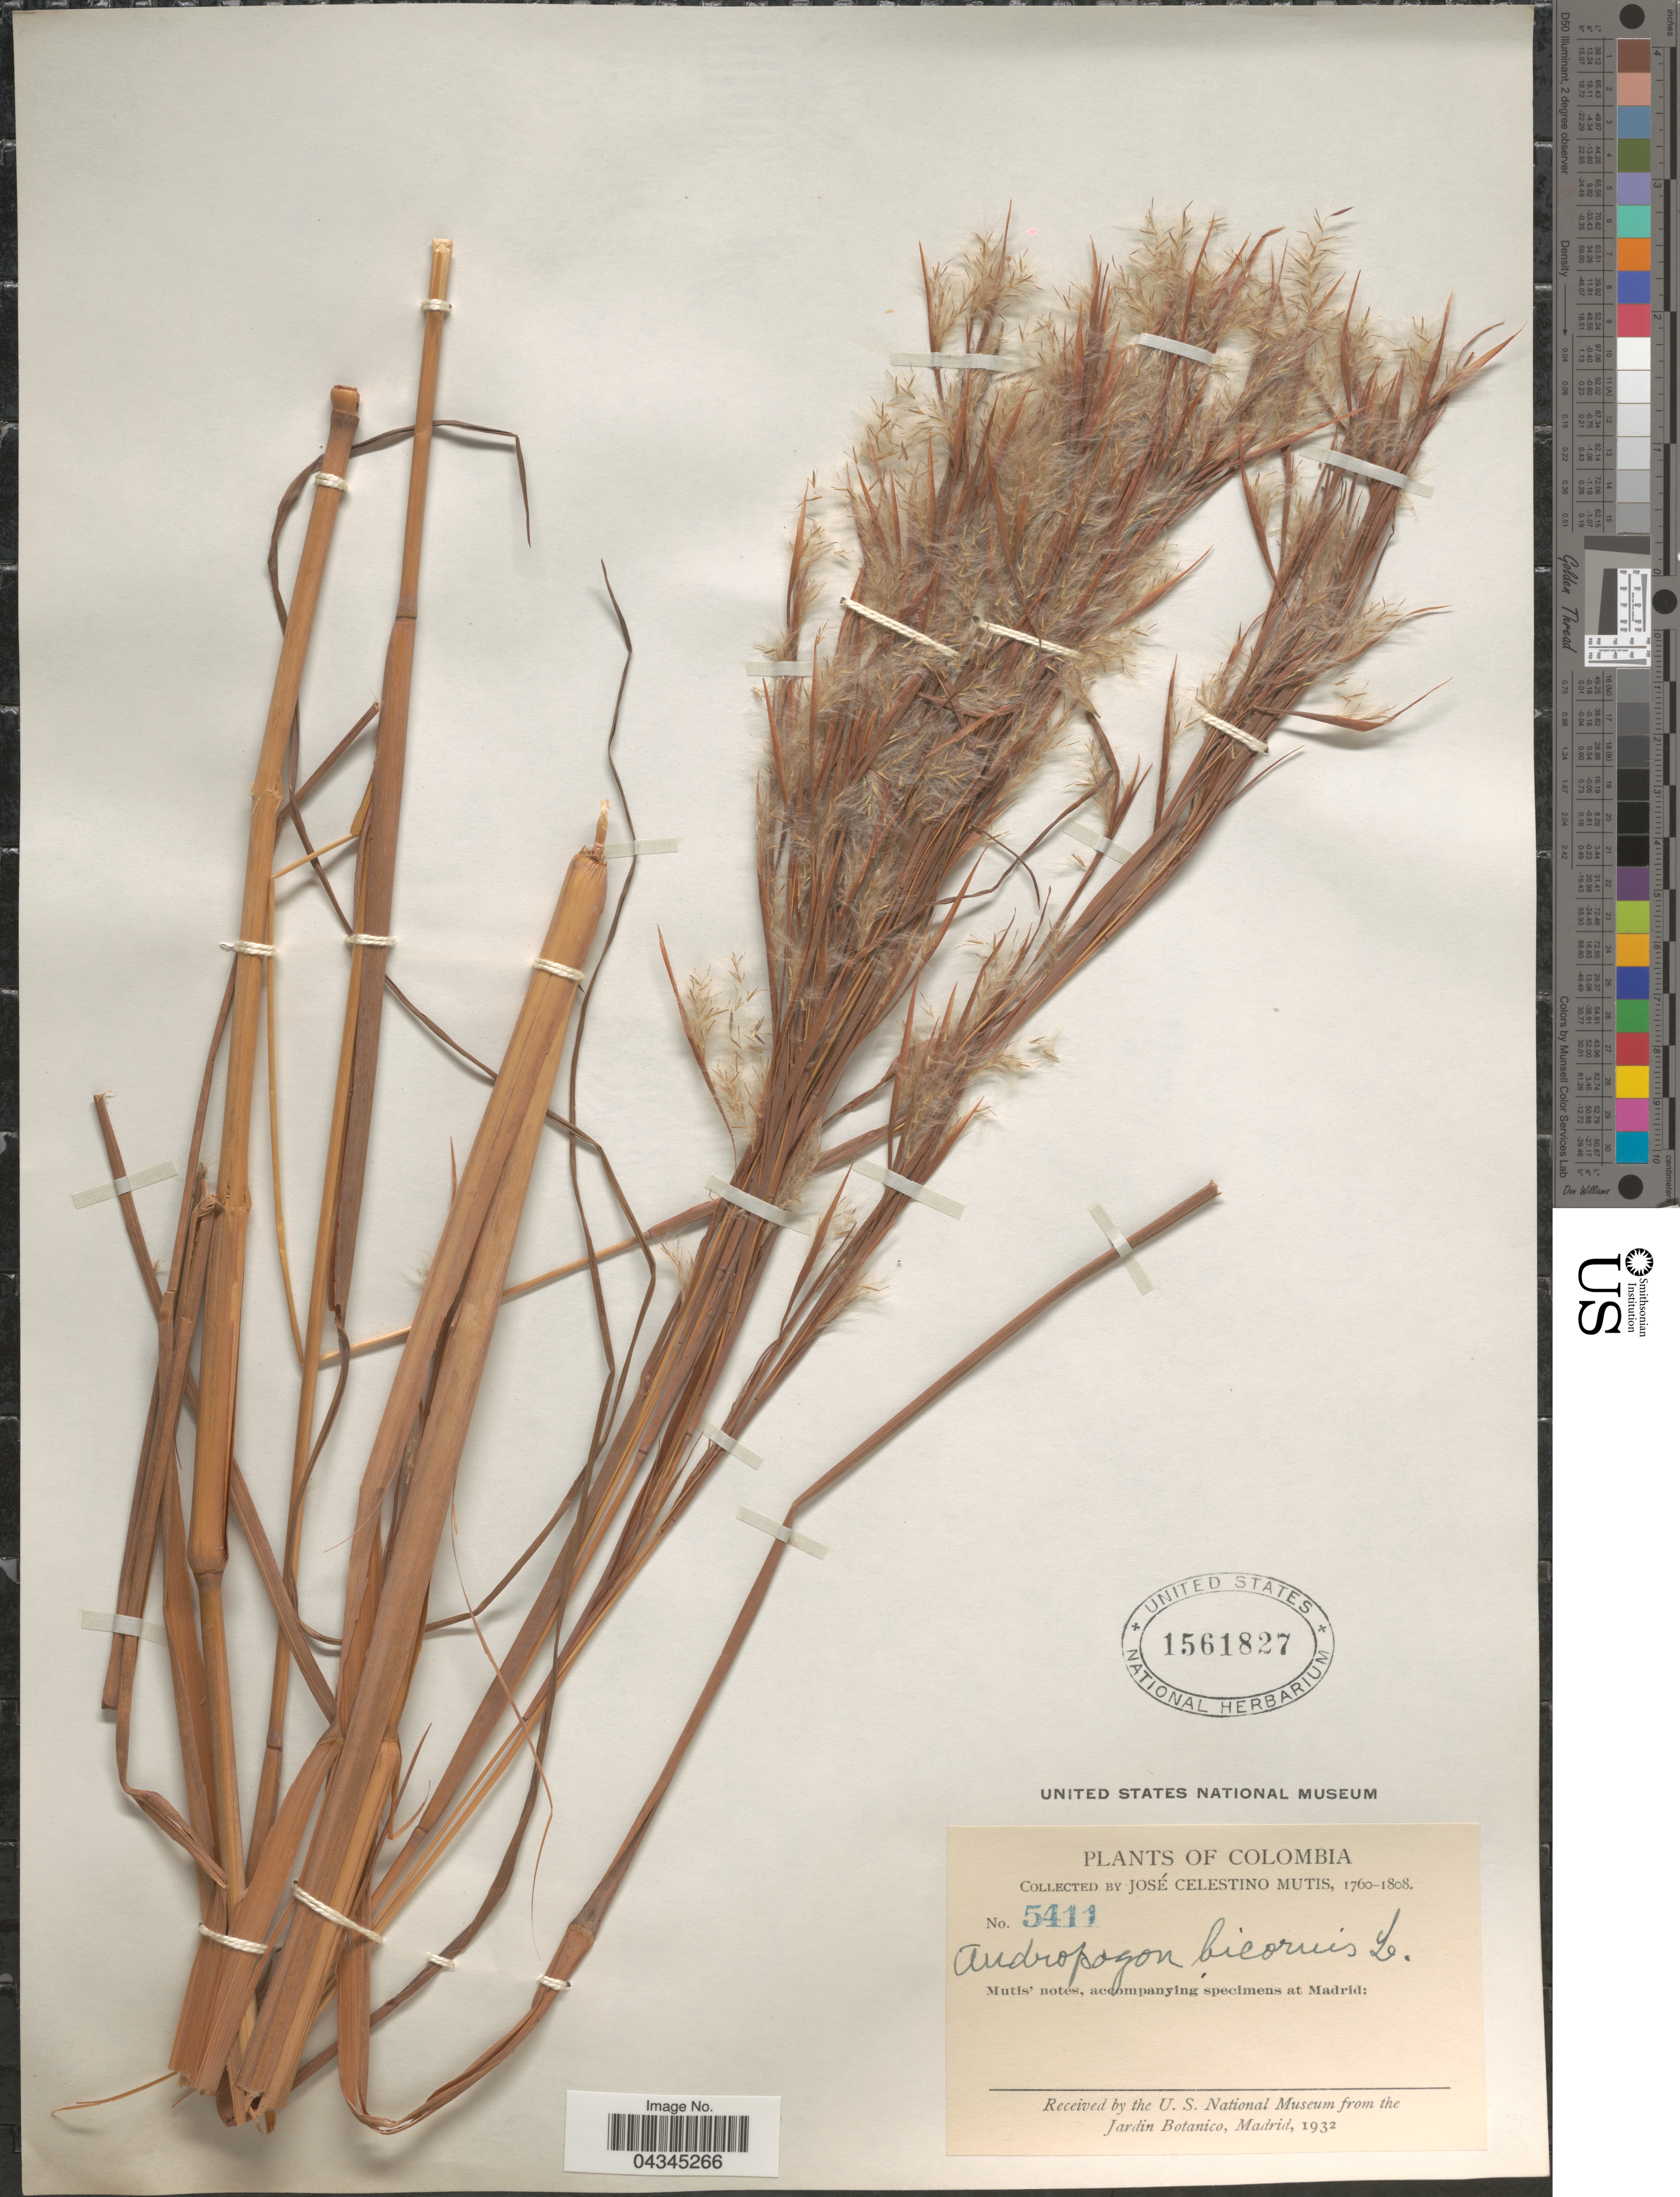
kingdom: Plantae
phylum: Tracheophyta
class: Liliopsida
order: Poales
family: Poaceae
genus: Andropogon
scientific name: Andropogon bicornis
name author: L.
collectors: J. C. B. Mutis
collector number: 5411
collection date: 1760/1808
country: Colombia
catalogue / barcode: US 1561827